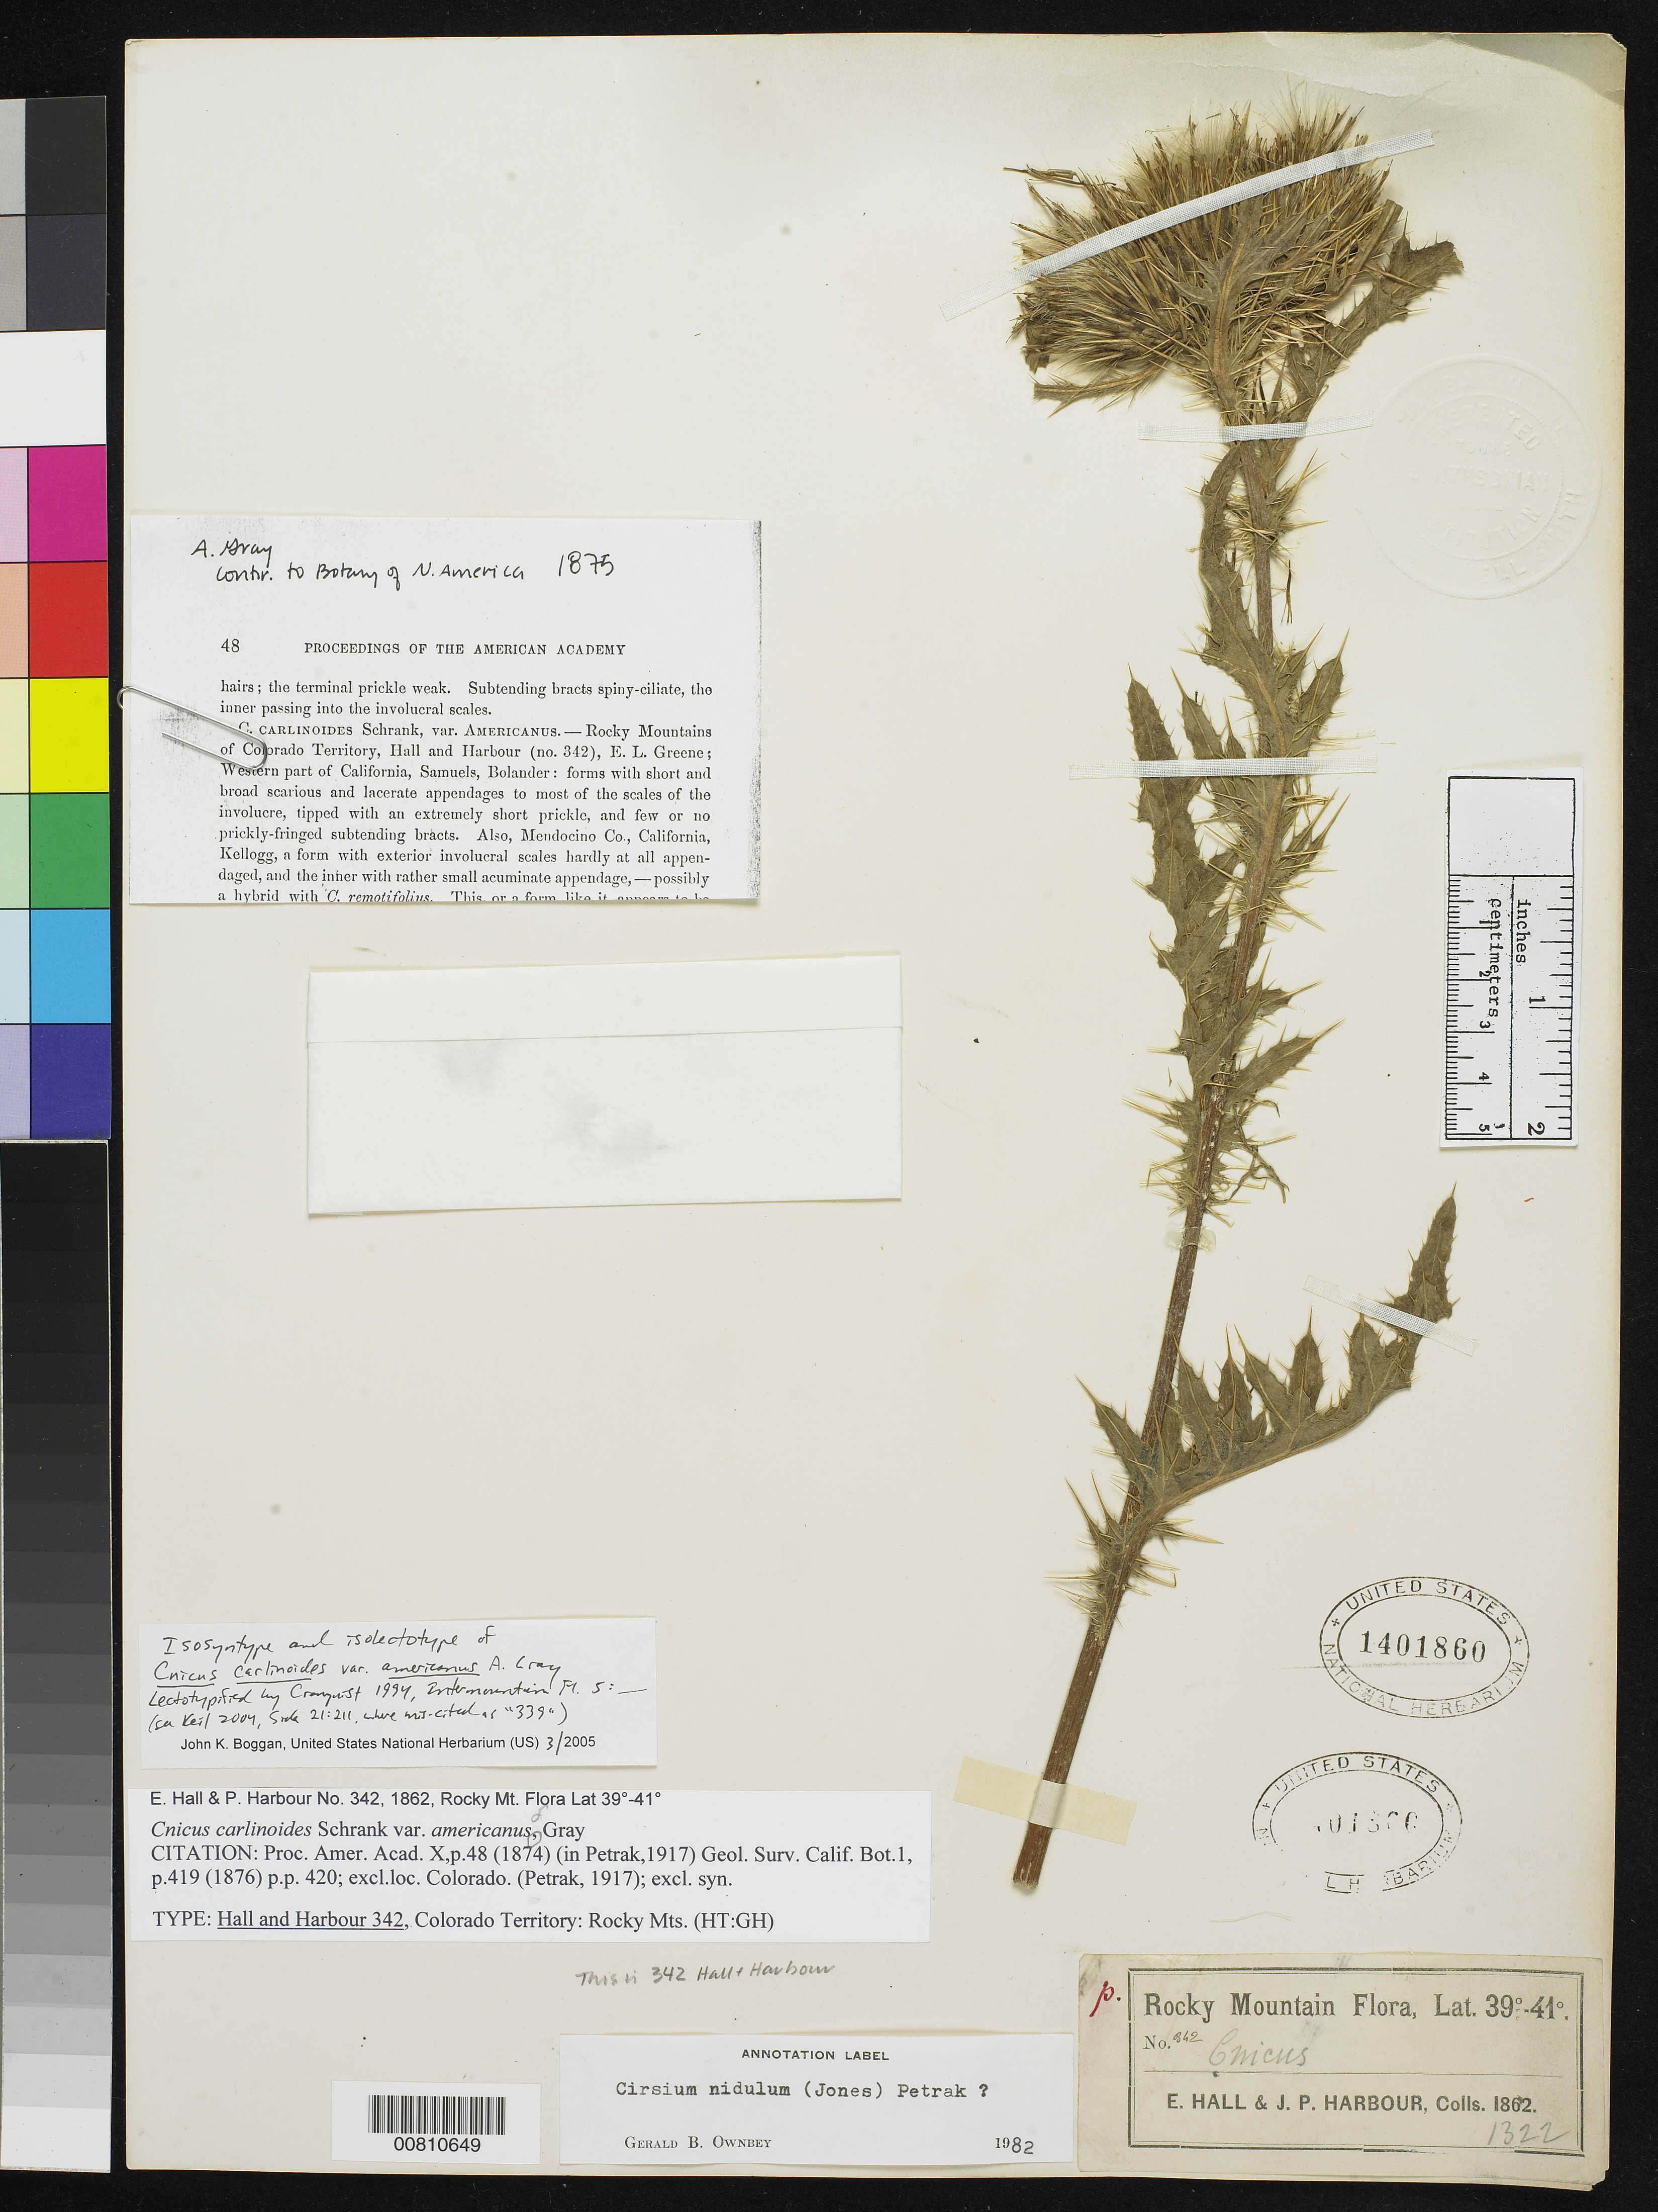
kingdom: Plantae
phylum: Tracheophyta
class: Magnoliopsida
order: Asterales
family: Asteraceae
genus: Cnicus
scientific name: Cnicus carlinoides var. americanus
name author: A. Gray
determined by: Boggan, J. K., (US), NMNH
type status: Isolectotype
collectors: E. Hall & J. Harbour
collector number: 342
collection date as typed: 1862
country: United States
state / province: Colorado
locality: Rocky Mtns. Flora, Lat. 39°-41°.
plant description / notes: Cited by D.J. Keil, Sida 21: 211 (2004) (erroneously cited as "339"). Lectotype at GH.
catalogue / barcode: US 1401860